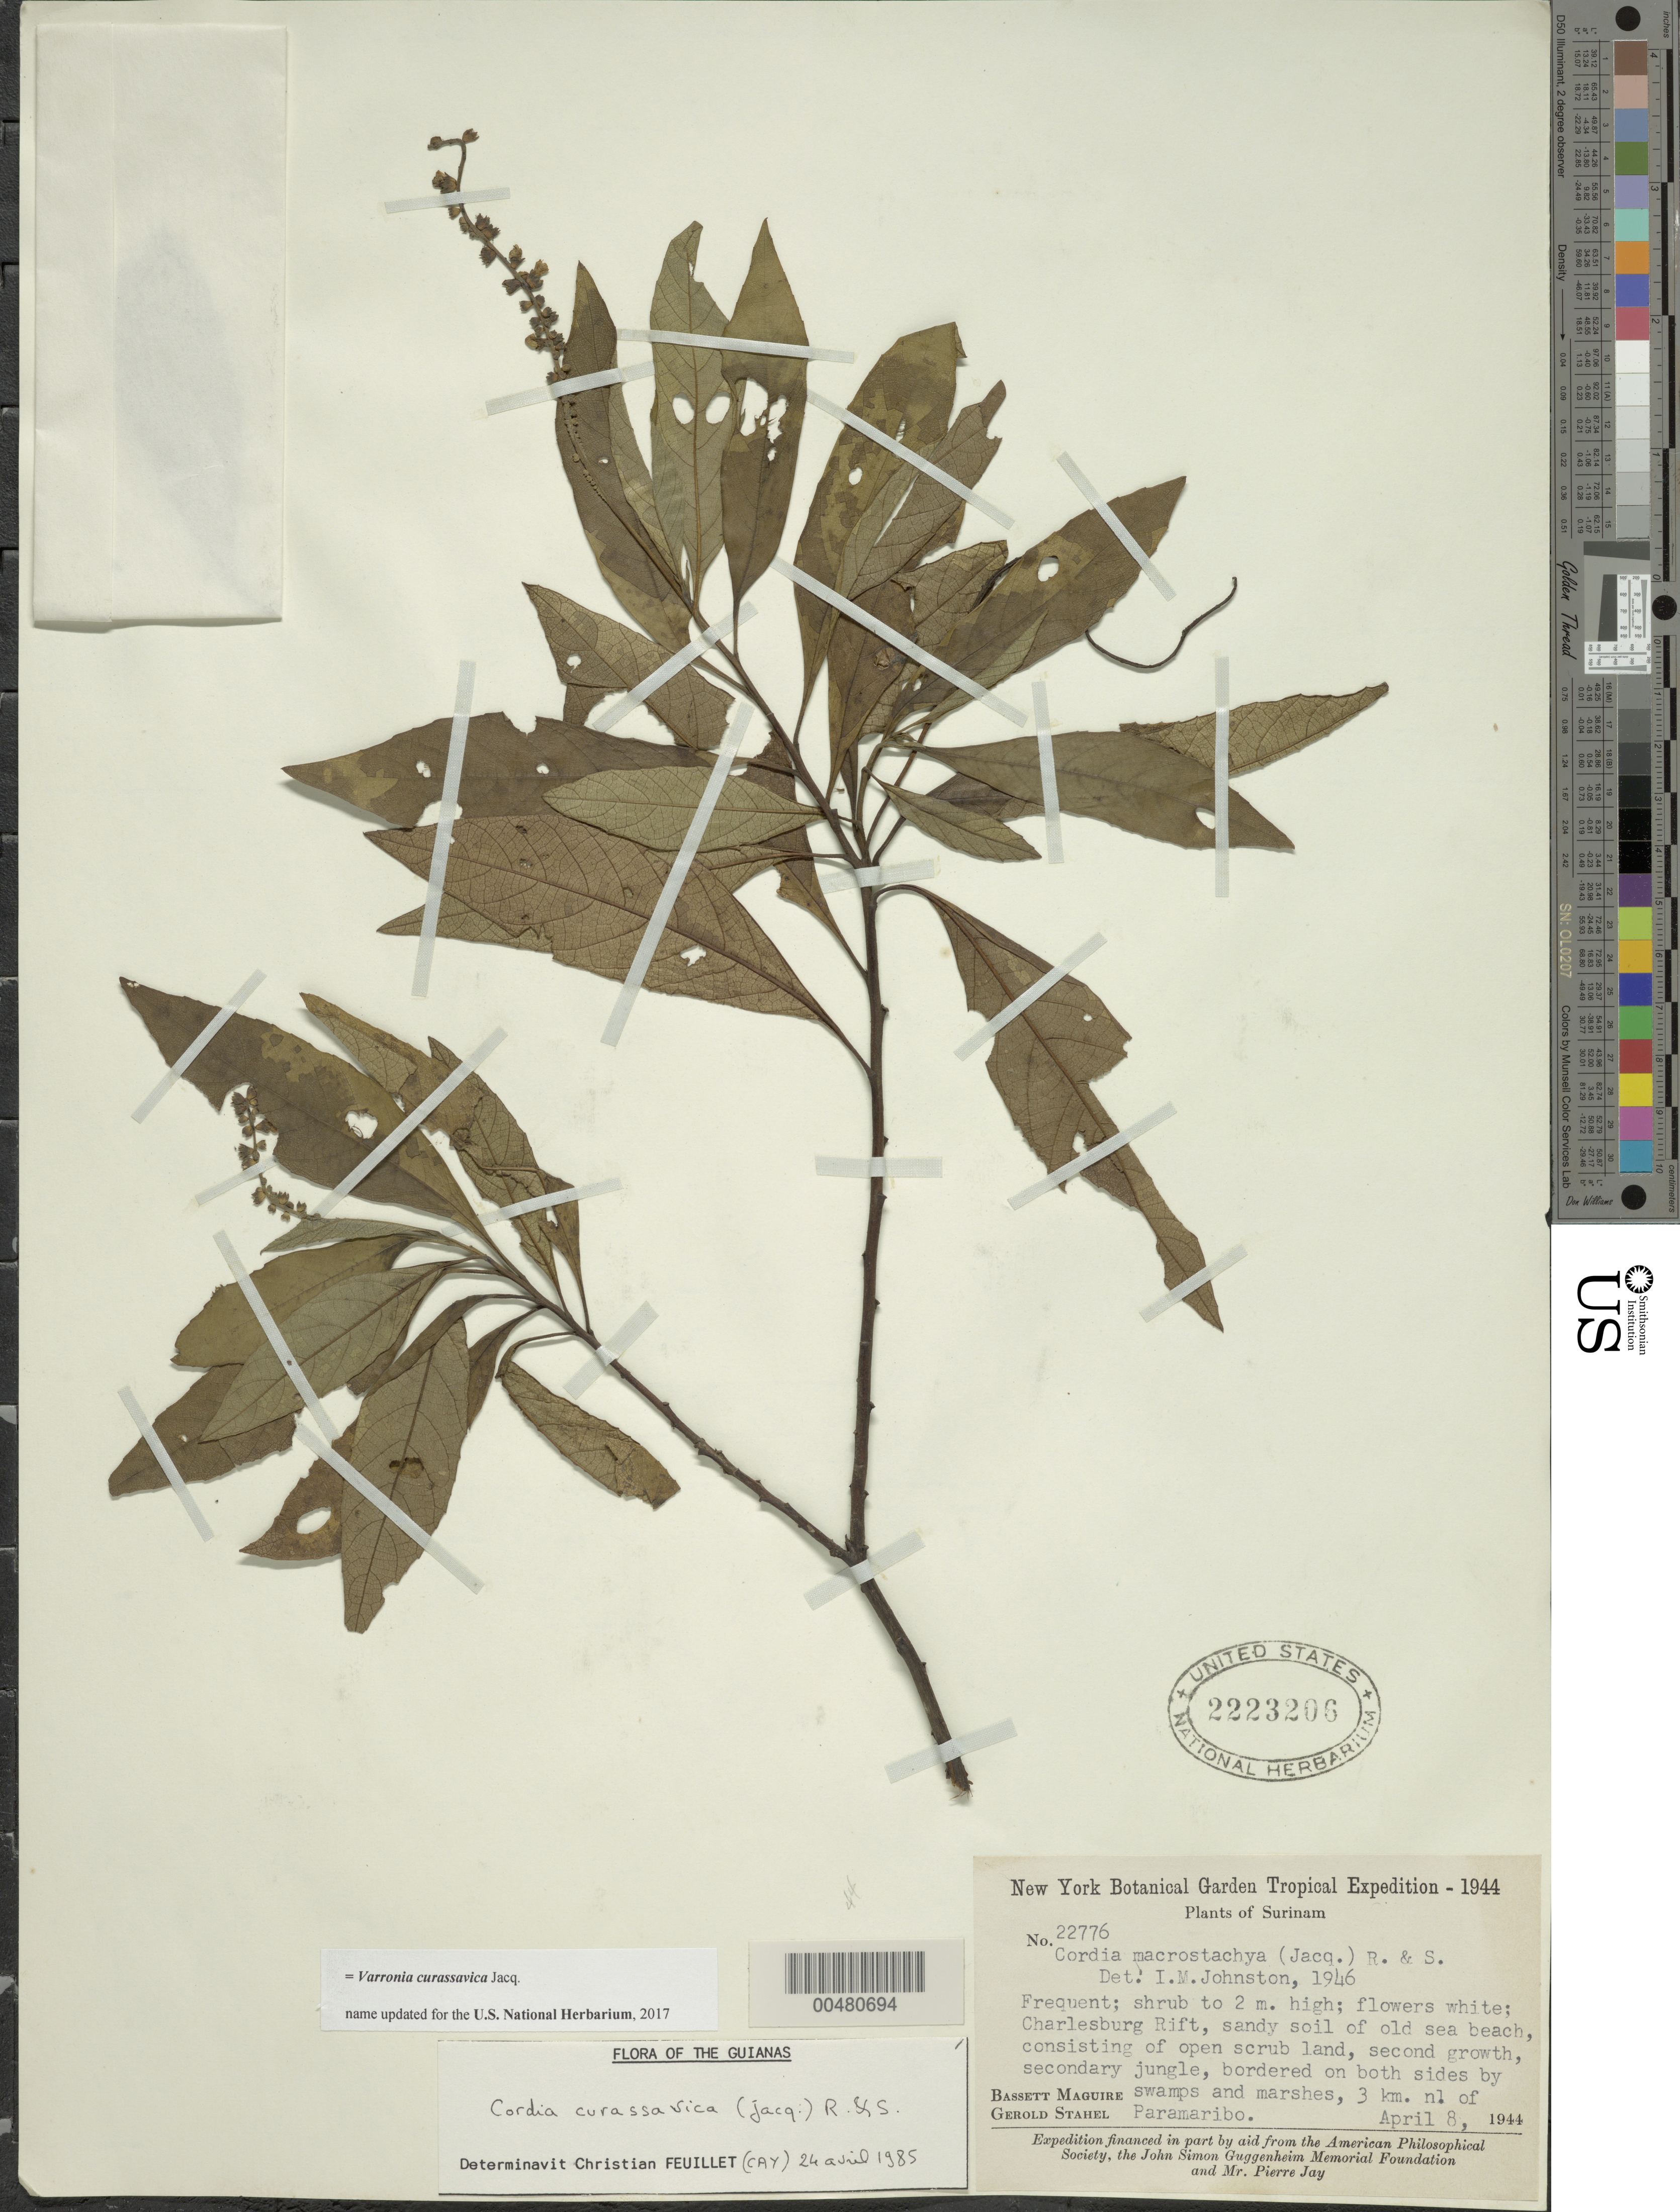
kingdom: Plantae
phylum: Tracheophyta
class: Magnoliopsida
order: Boraginales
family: Cordiaceae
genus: Varronia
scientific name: Varronia curassavica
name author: Jacq.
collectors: B. Maguire & G. Stahel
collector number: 22776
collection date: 1944-04-08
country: Suriname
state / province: Paramaribo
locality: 3 km. nl. of Paramaribo.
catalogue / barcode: US 2223206